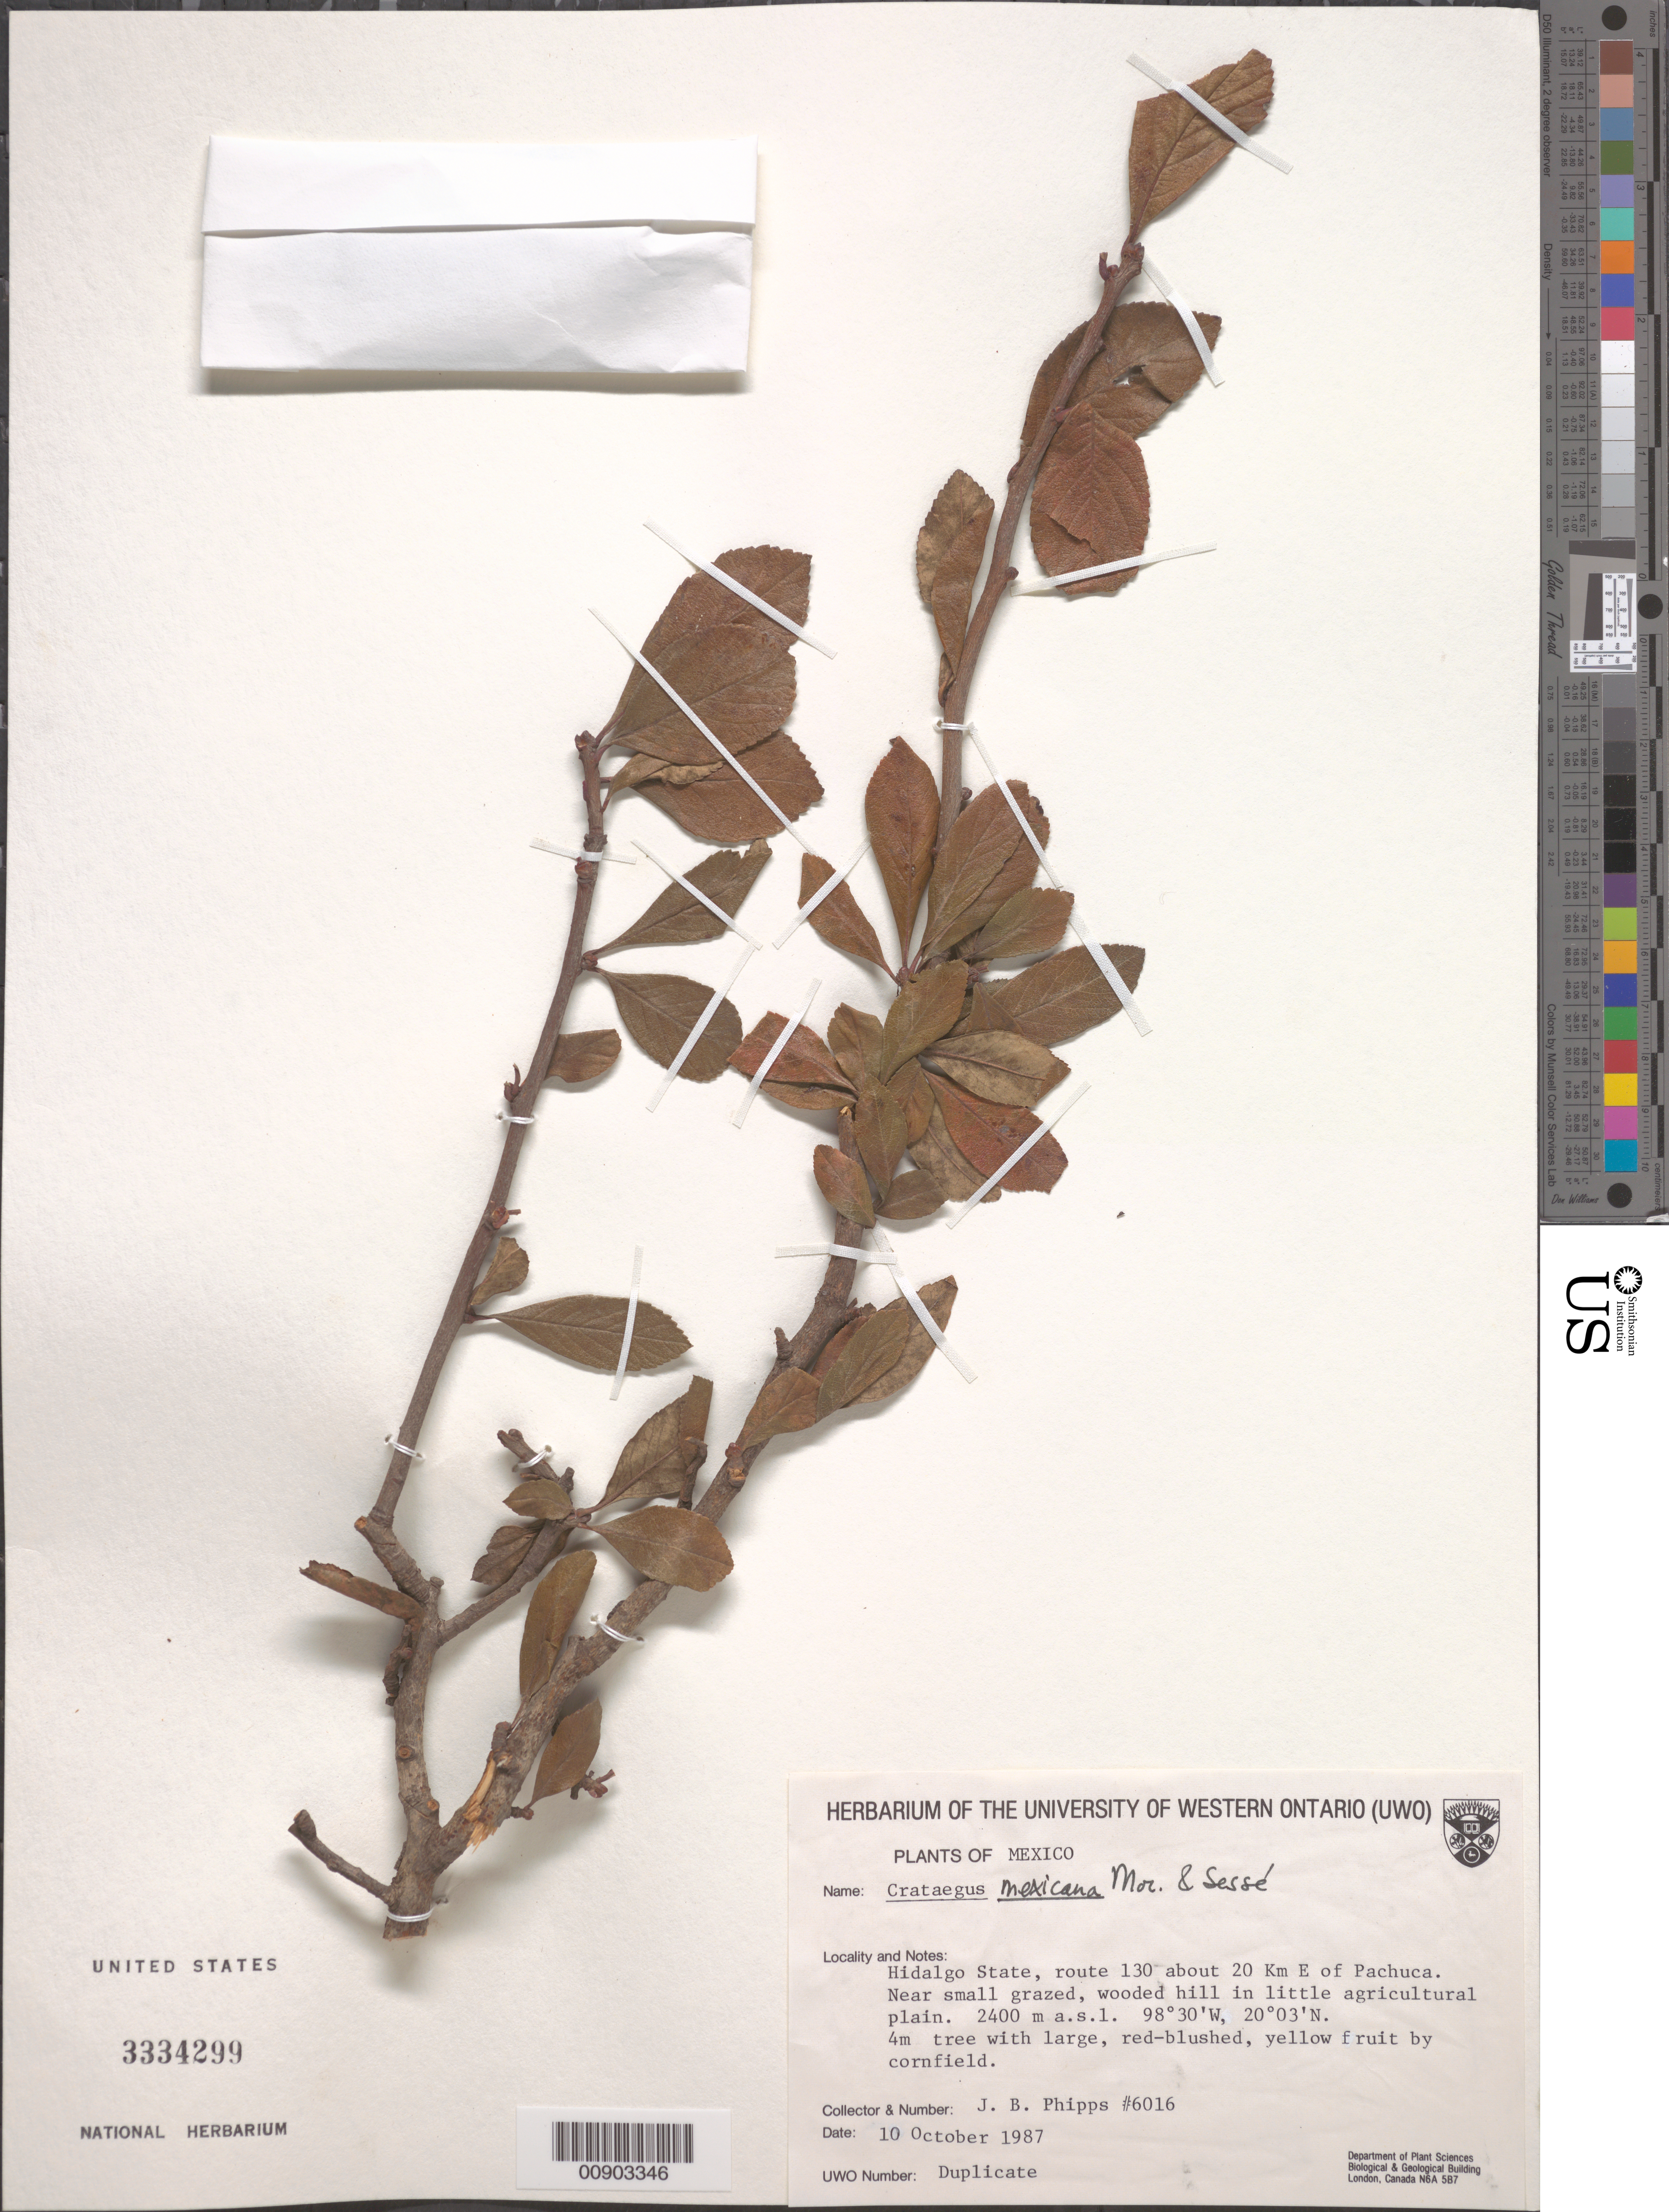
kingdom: Plantae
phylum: Tracheophyta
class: Magnoliopsida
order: Rosales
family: Rosaceae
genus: Crataegus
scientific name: Crataegus mexicana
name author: Moc. & Sessé ex DC.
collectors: J. Phipps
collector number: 6016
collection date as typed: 10 Oct 1987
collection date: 1987-10-10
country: Mexico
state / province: Hidalgo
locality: Route 130 about 20 Km. E of Pachuca, Hidalgo.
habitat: By cornfield. Near small grazed, wooded hill in little agricultural plain.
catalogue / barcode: US 3334299